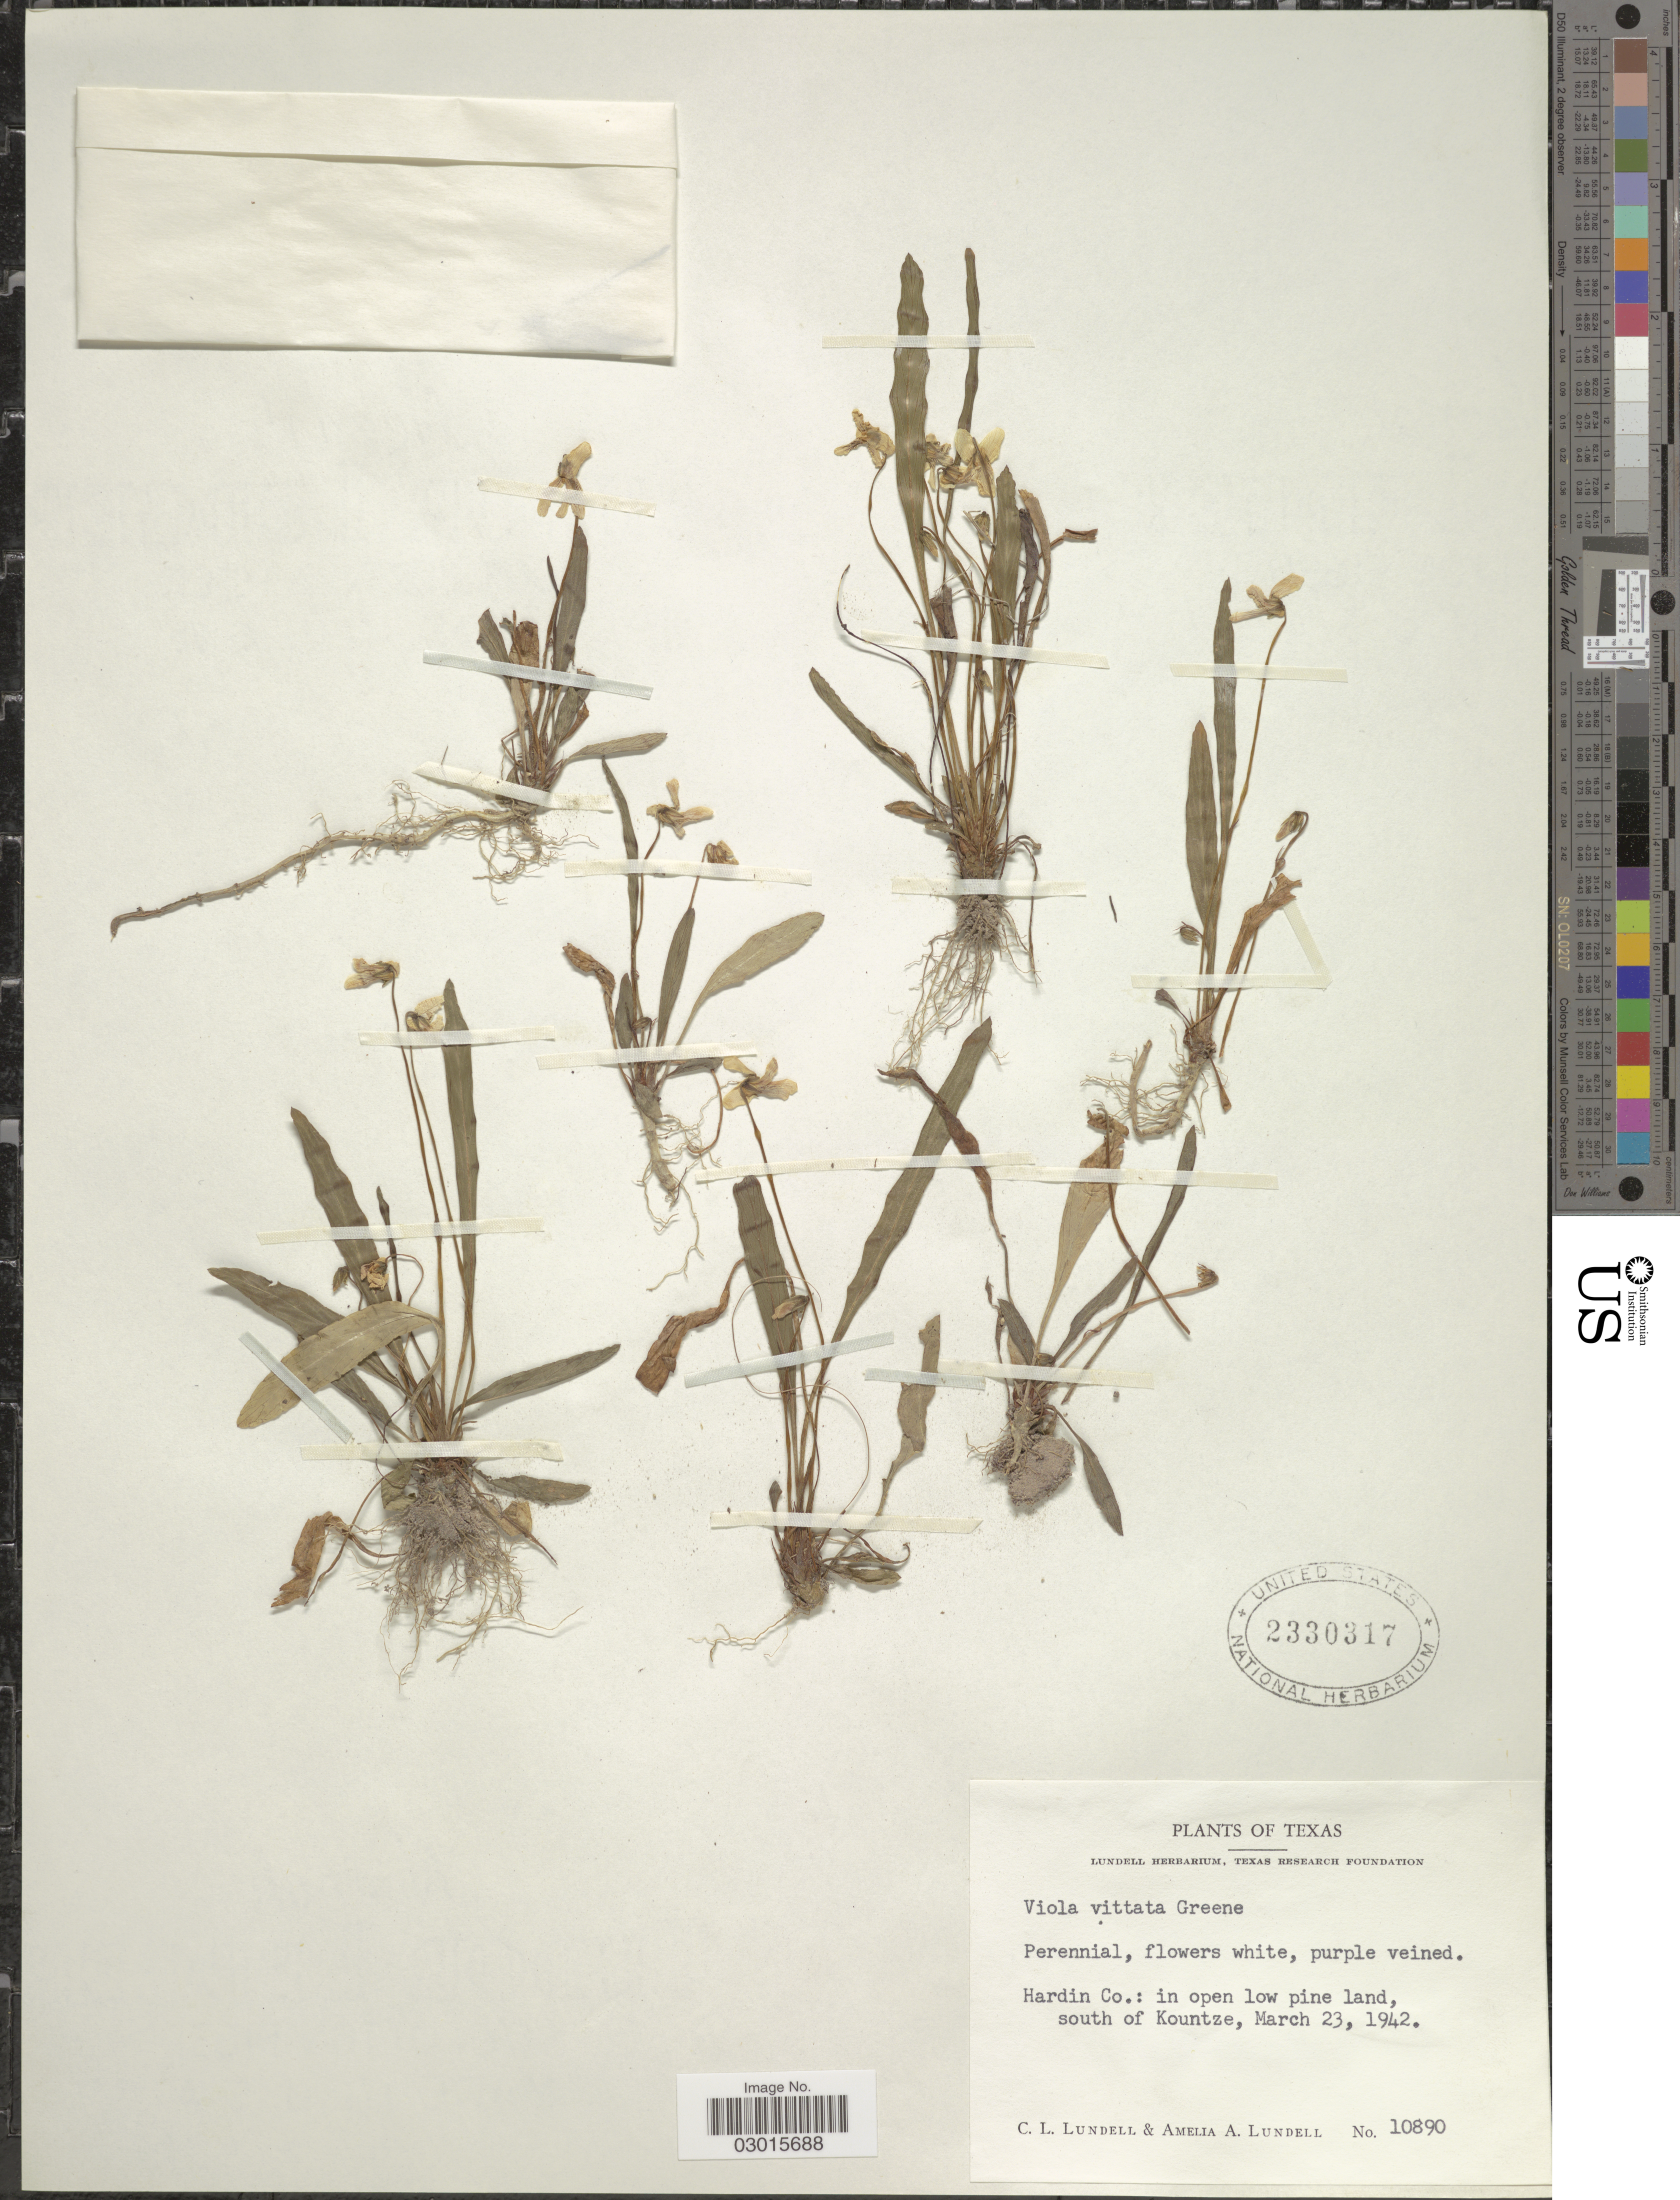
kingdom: Plantae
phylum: Tracheophyta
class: Magnoliopsida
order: Malpighiales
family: Violaceae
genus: Viola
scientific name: Viola lanceolata subsp. vittata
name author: (Greene) N. H. Russell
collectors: C. L. Lundell & A. A. Lundell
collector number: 10890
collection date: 1942-03-23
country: United States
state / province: Texas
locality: Hardin Co.: south of Kountze.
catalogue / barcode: US 2330317